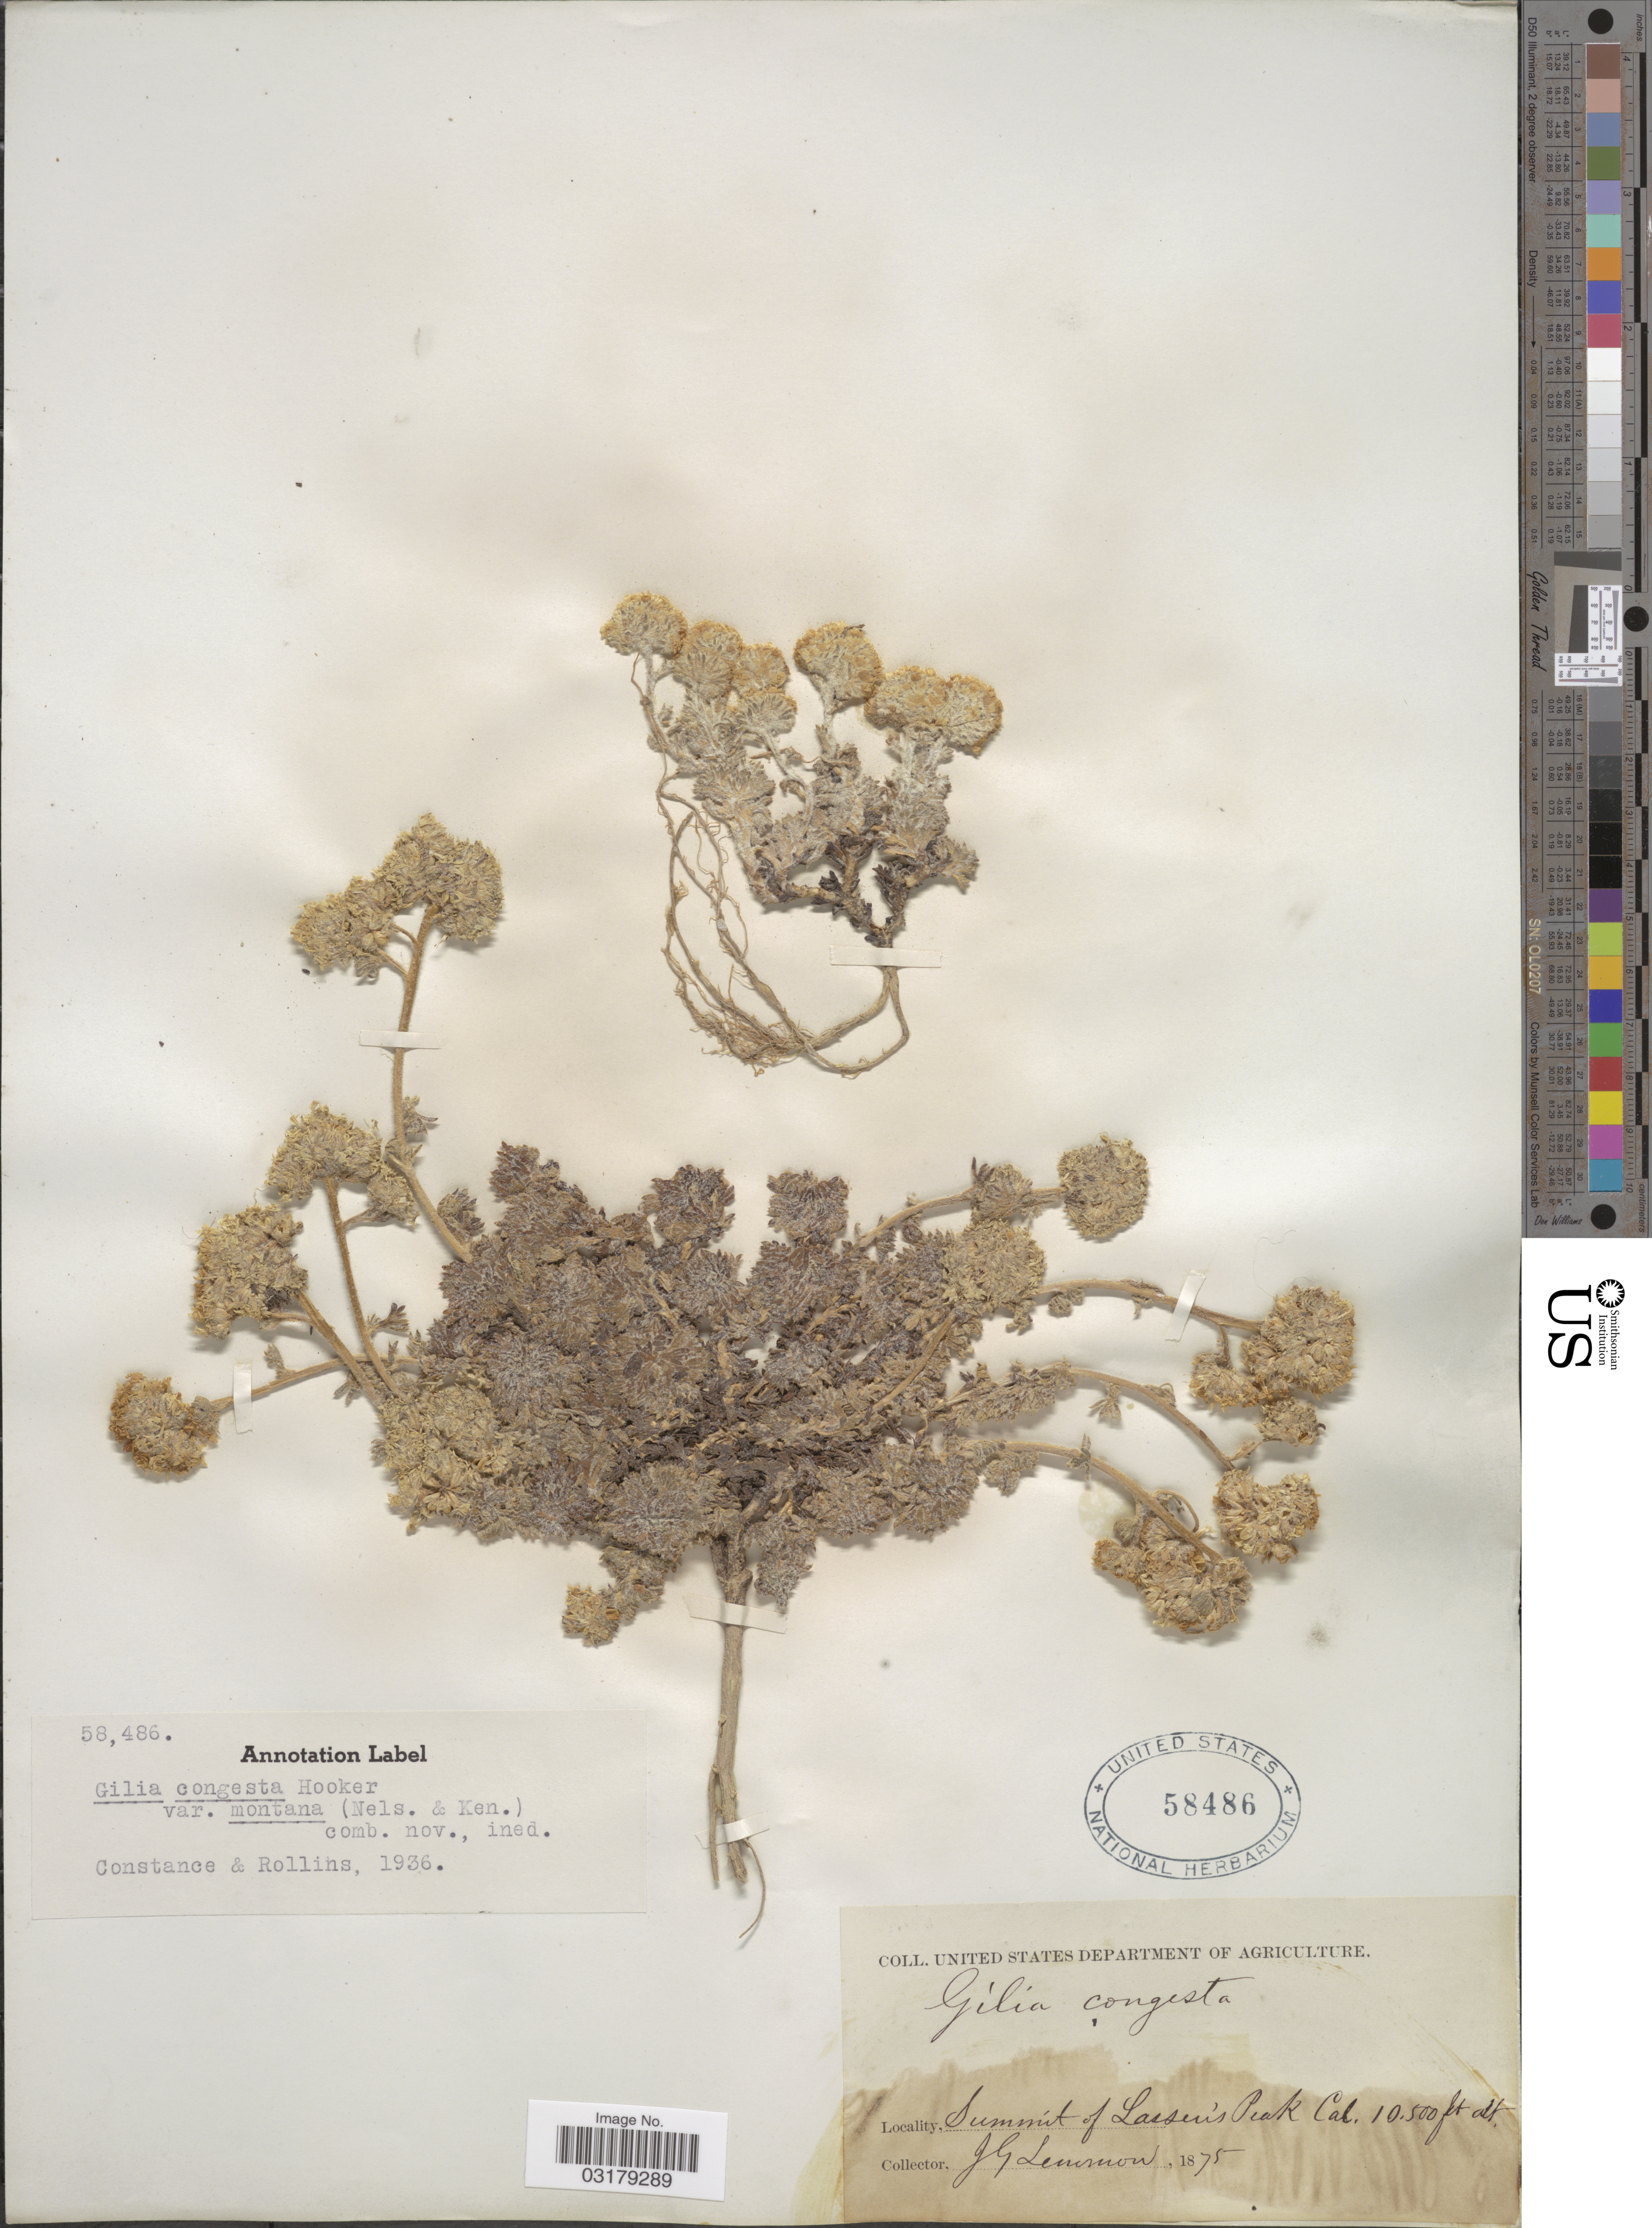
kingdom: Plantae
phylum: Tracheophyta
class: Magnoliopsida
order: Ericales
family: Polemoniaceae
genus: Ipomopsis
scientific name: Ipomopsis congesta var. montana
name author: (Constance & Rollins) Reveal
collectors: J. Lemmon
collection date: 1875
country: United States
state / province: California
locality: Summit of Larsen's Peak Cal.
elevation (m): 3200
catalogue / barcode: US 58486